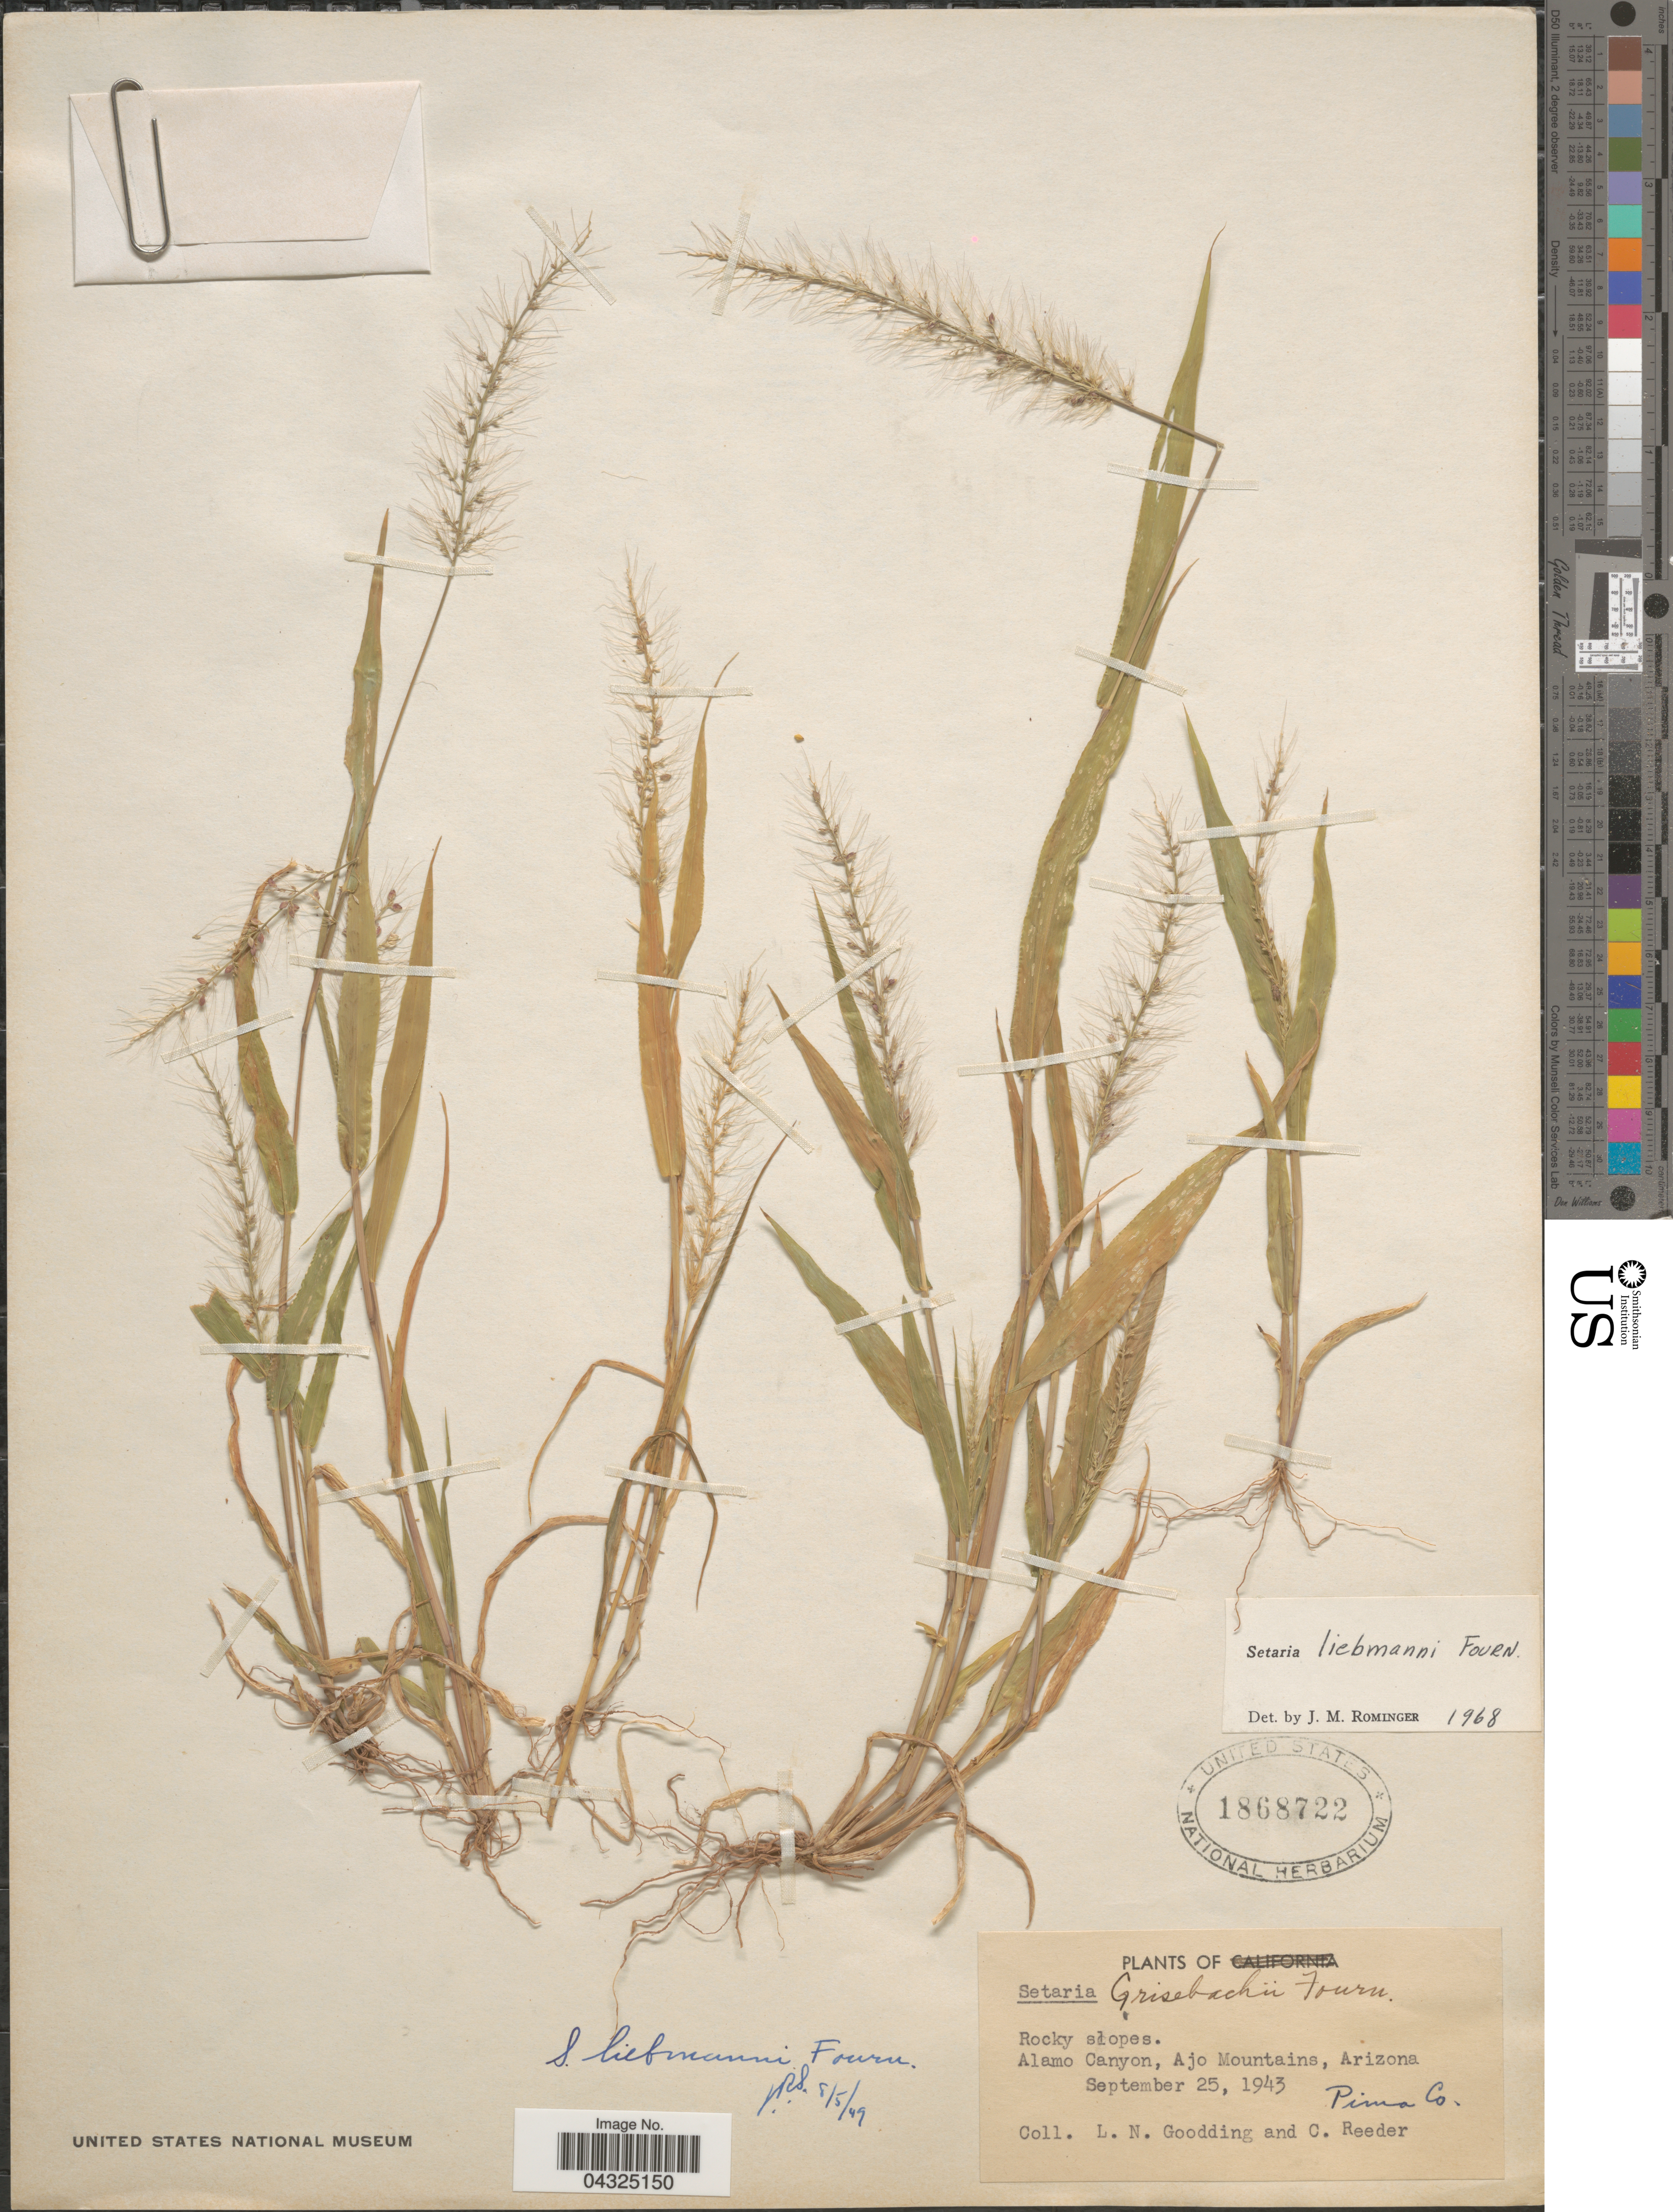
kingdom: Plantae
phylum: Tracheophyta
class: Liliopsida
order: Poales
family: Poaceae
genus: Setaria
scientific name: Setaria liebmannii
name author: E. Fourn.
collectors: L. N. Goodding & C. Reeder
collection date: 1943-09-25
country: United States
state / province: Arizona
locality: Rocky slopes. Alamo Canyon, Ajo Mountains, Pima Co.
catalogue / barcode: US 1868722